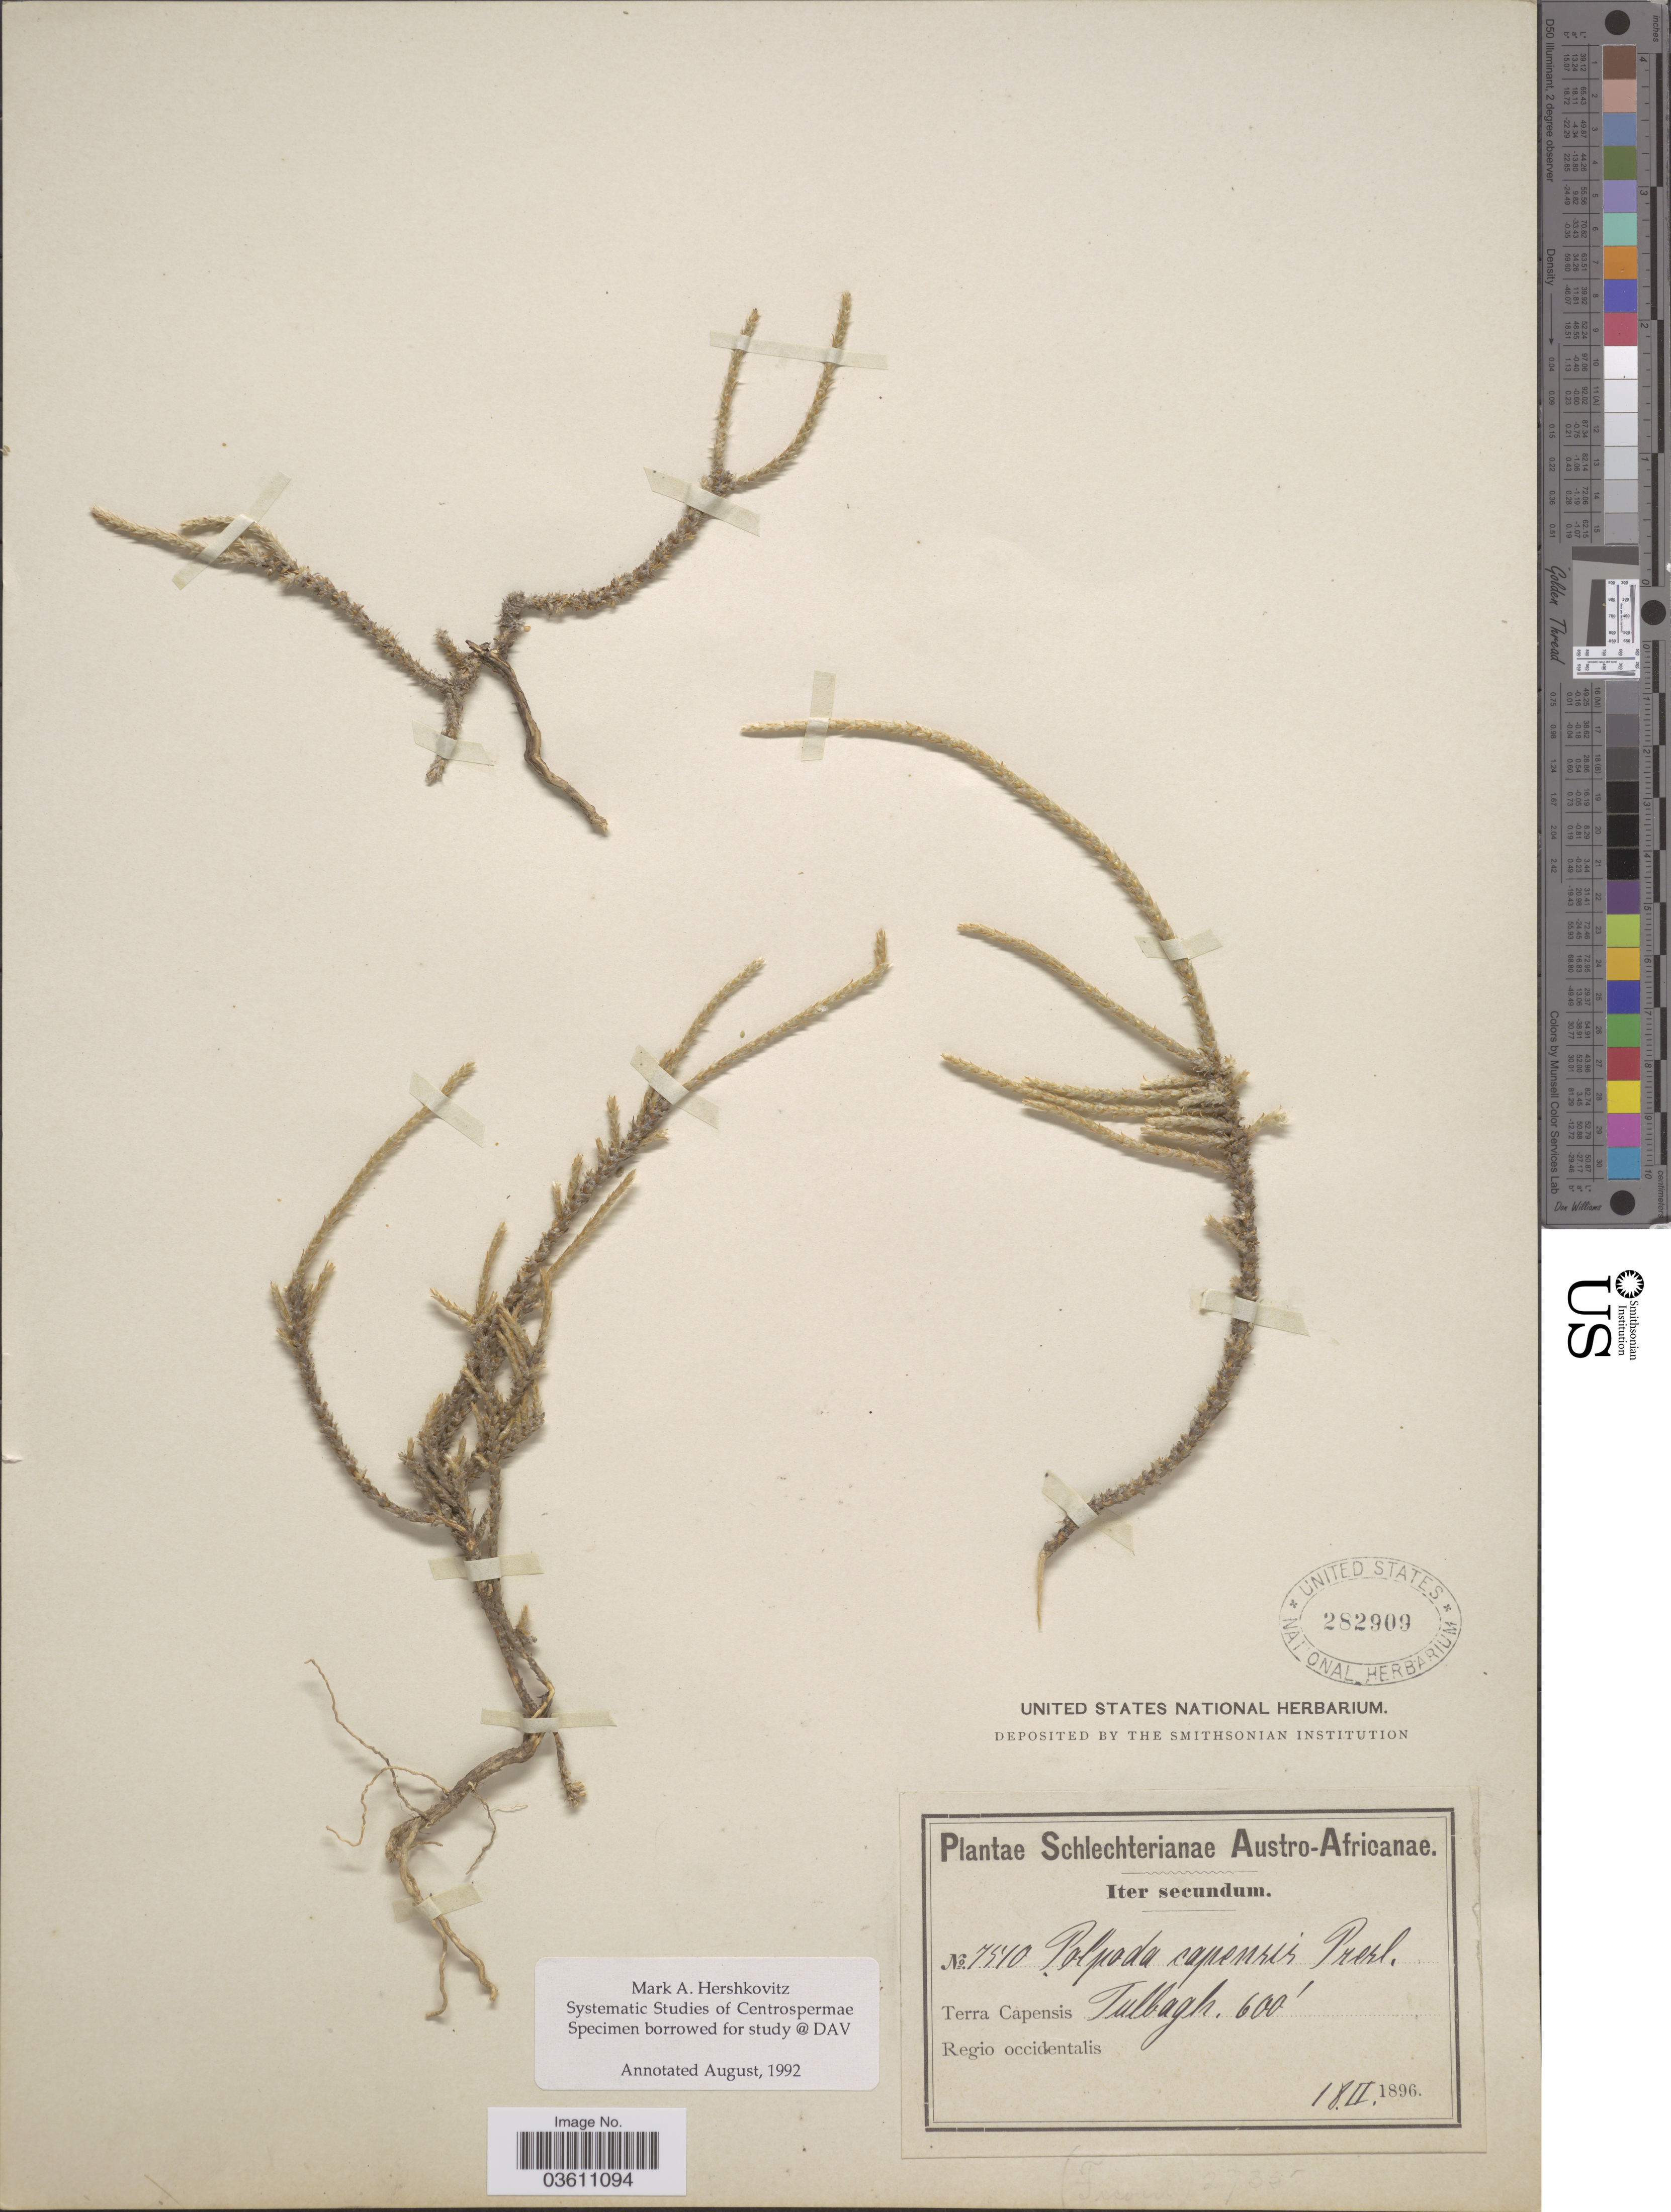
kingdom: Plantae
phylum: Tracheophyta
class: Magnoliopsida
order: Caryophyllales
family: Molluginaceae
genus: Polpoda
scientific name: Polpoda capensis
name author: C. Presl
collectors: Schlechter, --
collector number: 7510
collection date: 1896-02-18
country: South Africa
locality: Austro-Africanae. Terra Capensis Tulbagh. Regio occidentalis.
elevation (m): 183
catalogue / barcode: US 282909